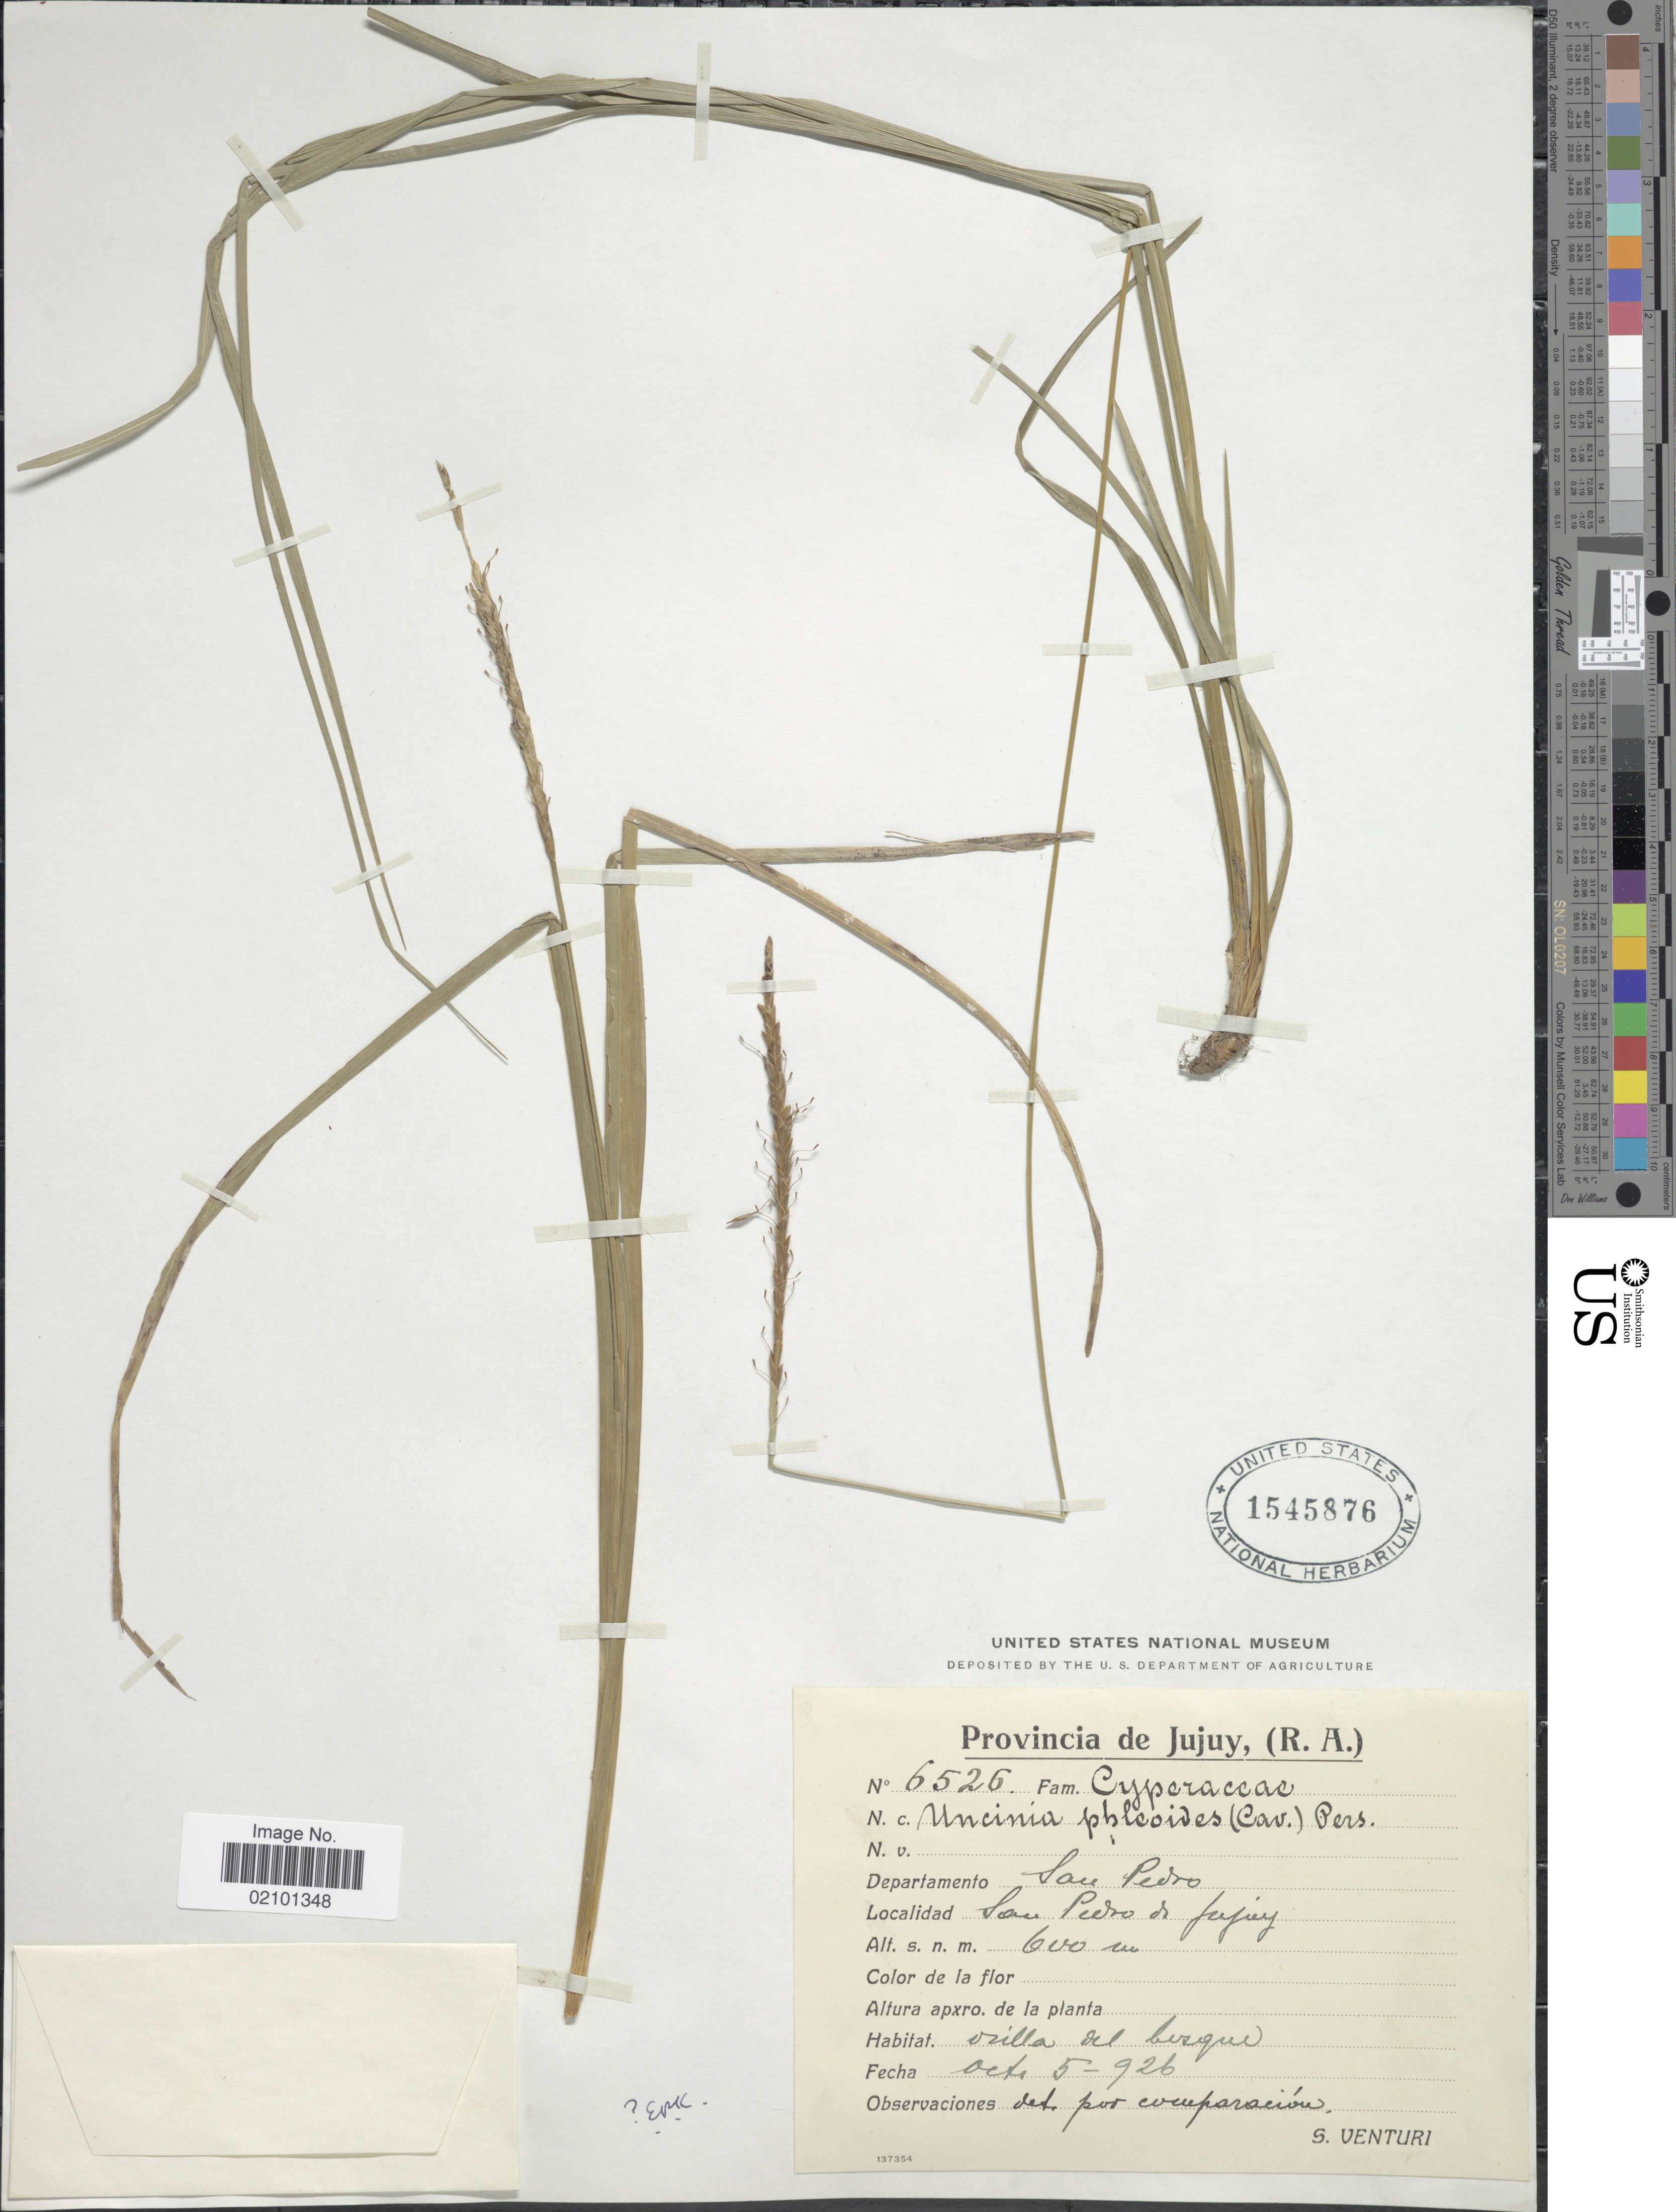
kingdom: Plantae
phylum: Tracheophyta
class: Liliopsida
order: Poales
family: Cyperaceae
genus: Carex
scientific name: Carex hamata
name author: Sw.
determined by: Jimnéz-Mejias, Pedro, (UPOS), Universidad Pablo de Olavide (SPAIN)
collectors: S. Venturi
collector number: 6526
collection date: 1926-10-05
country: Argentina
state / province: Jujuy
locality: (R.A.) Departamento San Pedro. San Pedro de Jujuy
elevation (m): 600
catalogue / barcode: US 1545876